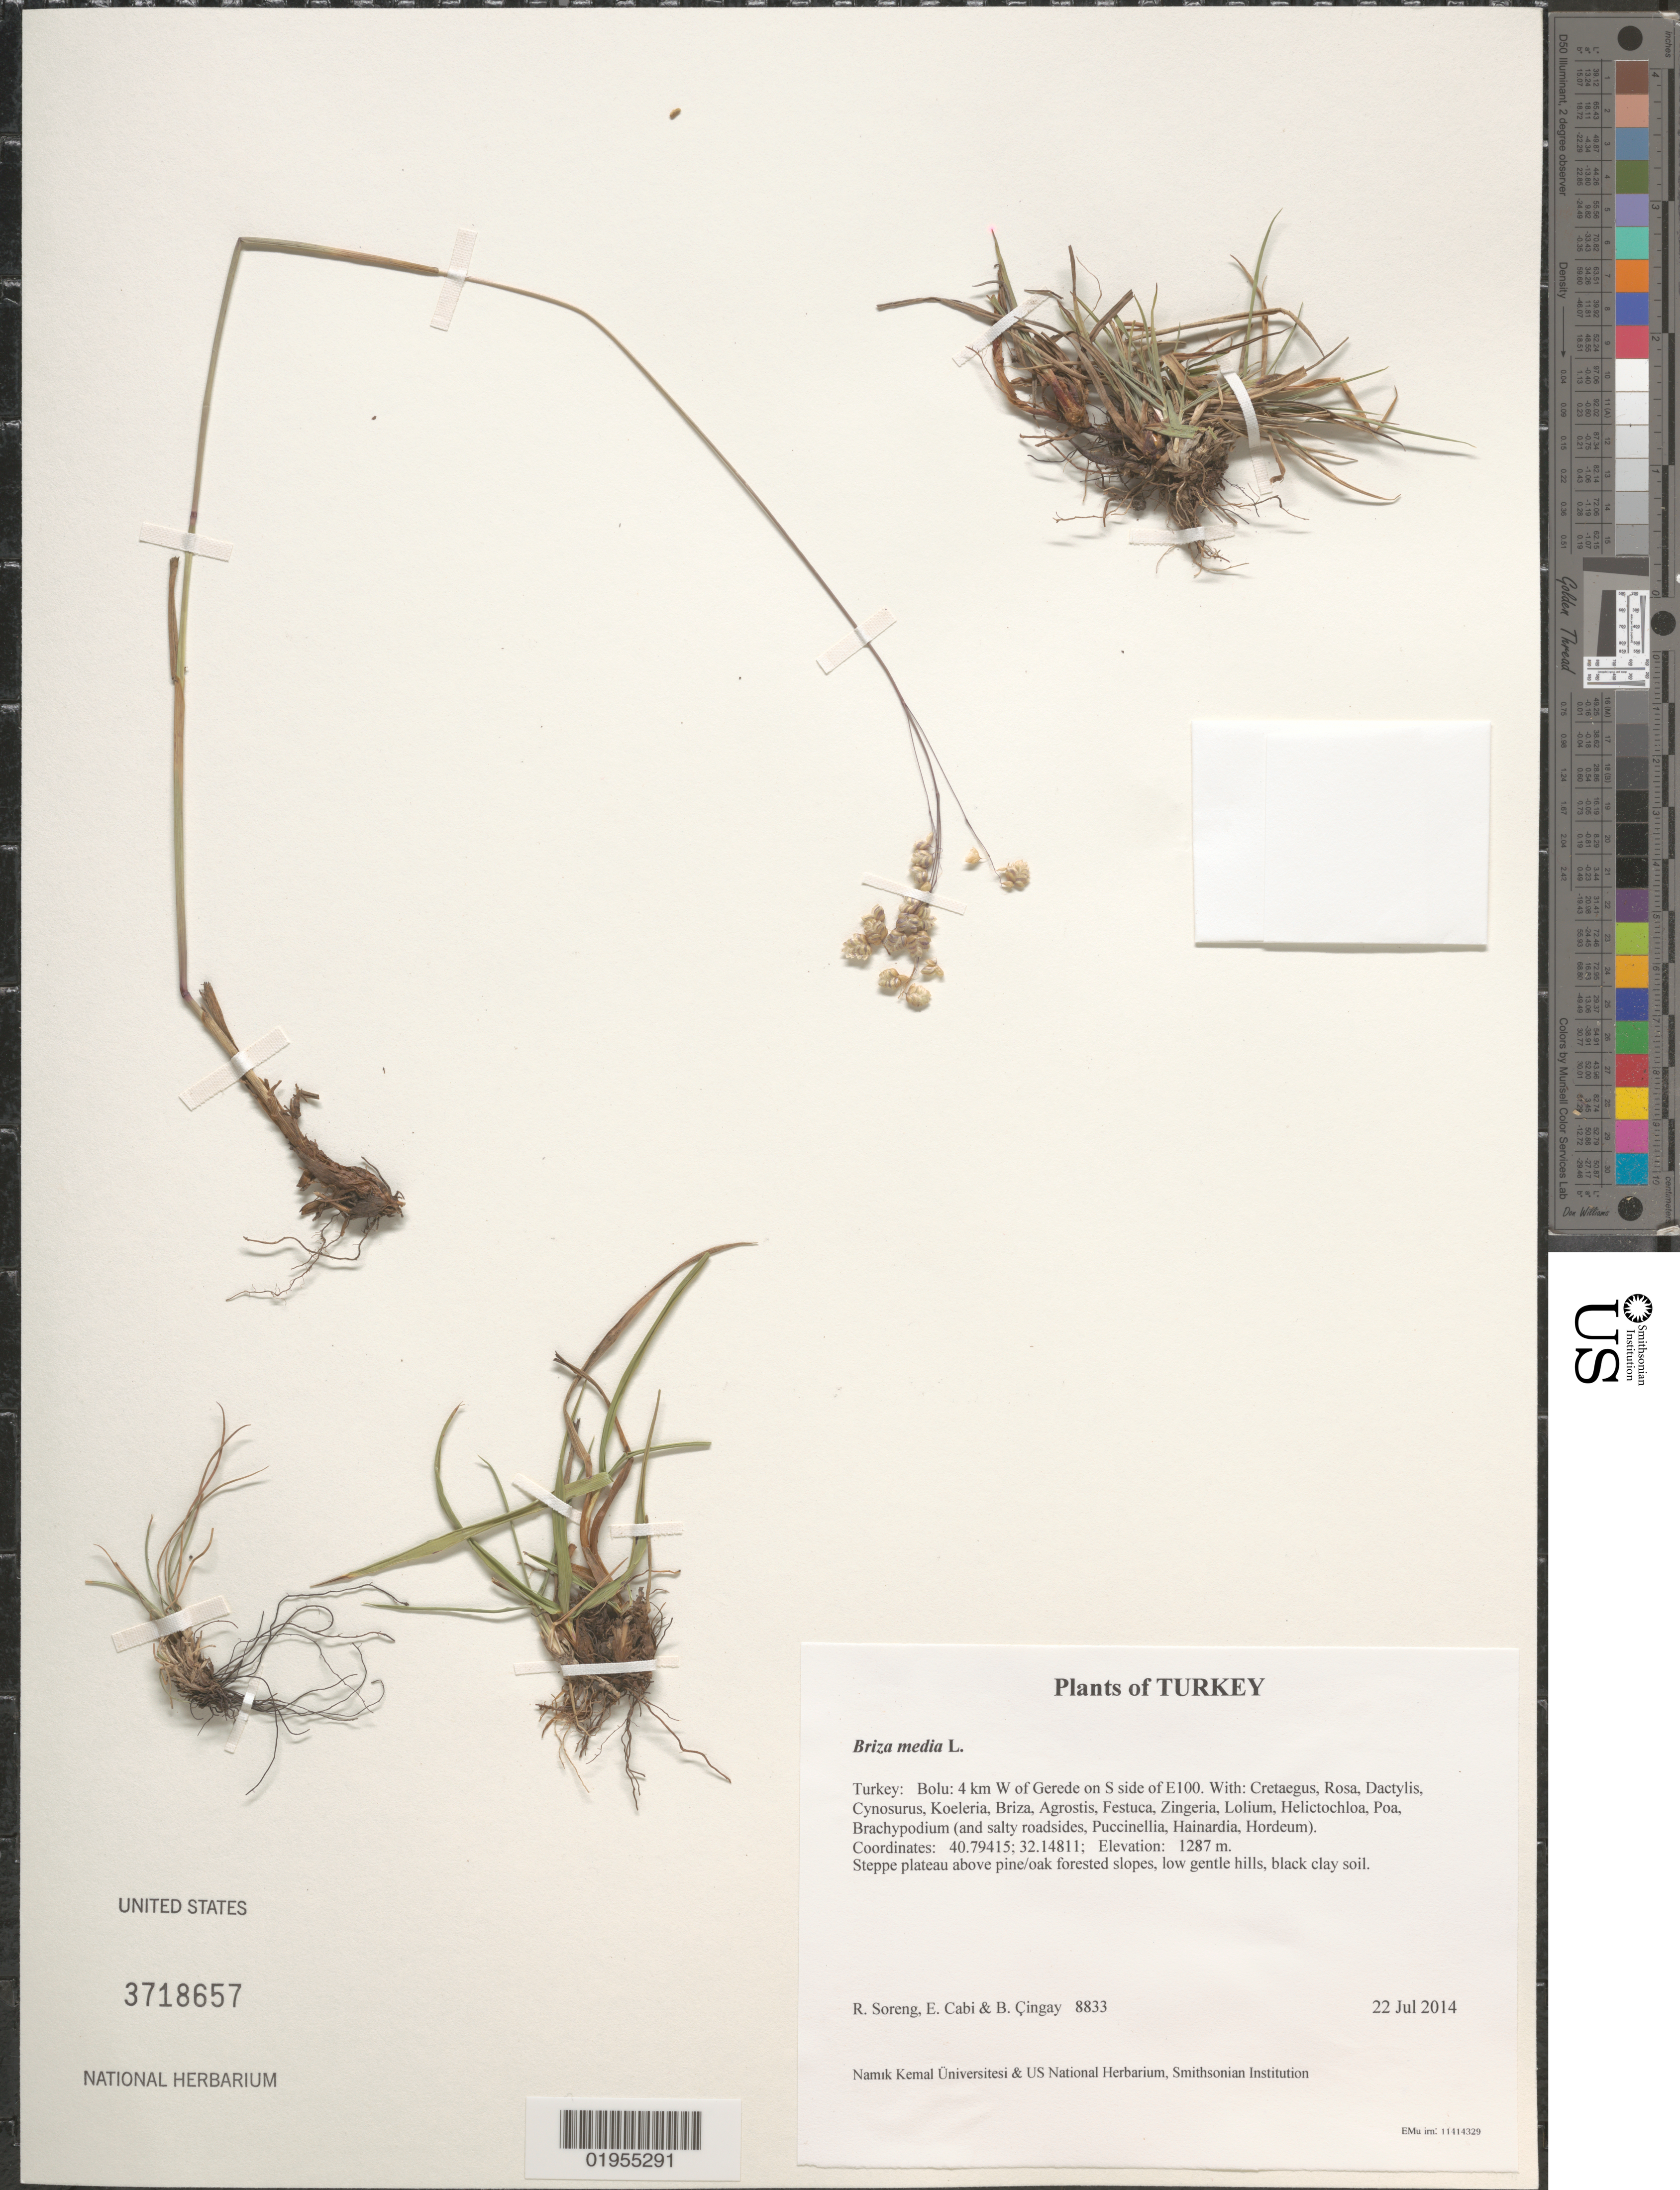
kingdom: Plantae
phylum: Tracheophyta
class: Liliopsida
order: Poales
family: Poaceae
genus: Briza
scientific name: Briza media subsp. media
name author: L.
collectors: R. J. Soreng, E. Cabi & B. Çıngay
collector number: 8833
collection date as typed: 22 Jul 2014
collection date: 2014-07-22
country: Turkey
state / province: Bolu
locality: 4 km W of Gerede on S side of E100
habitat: Steppe plateau above pine/oak forested slopes, low gentle hills, black clay soil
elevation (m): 1287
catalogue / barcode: US 3718657